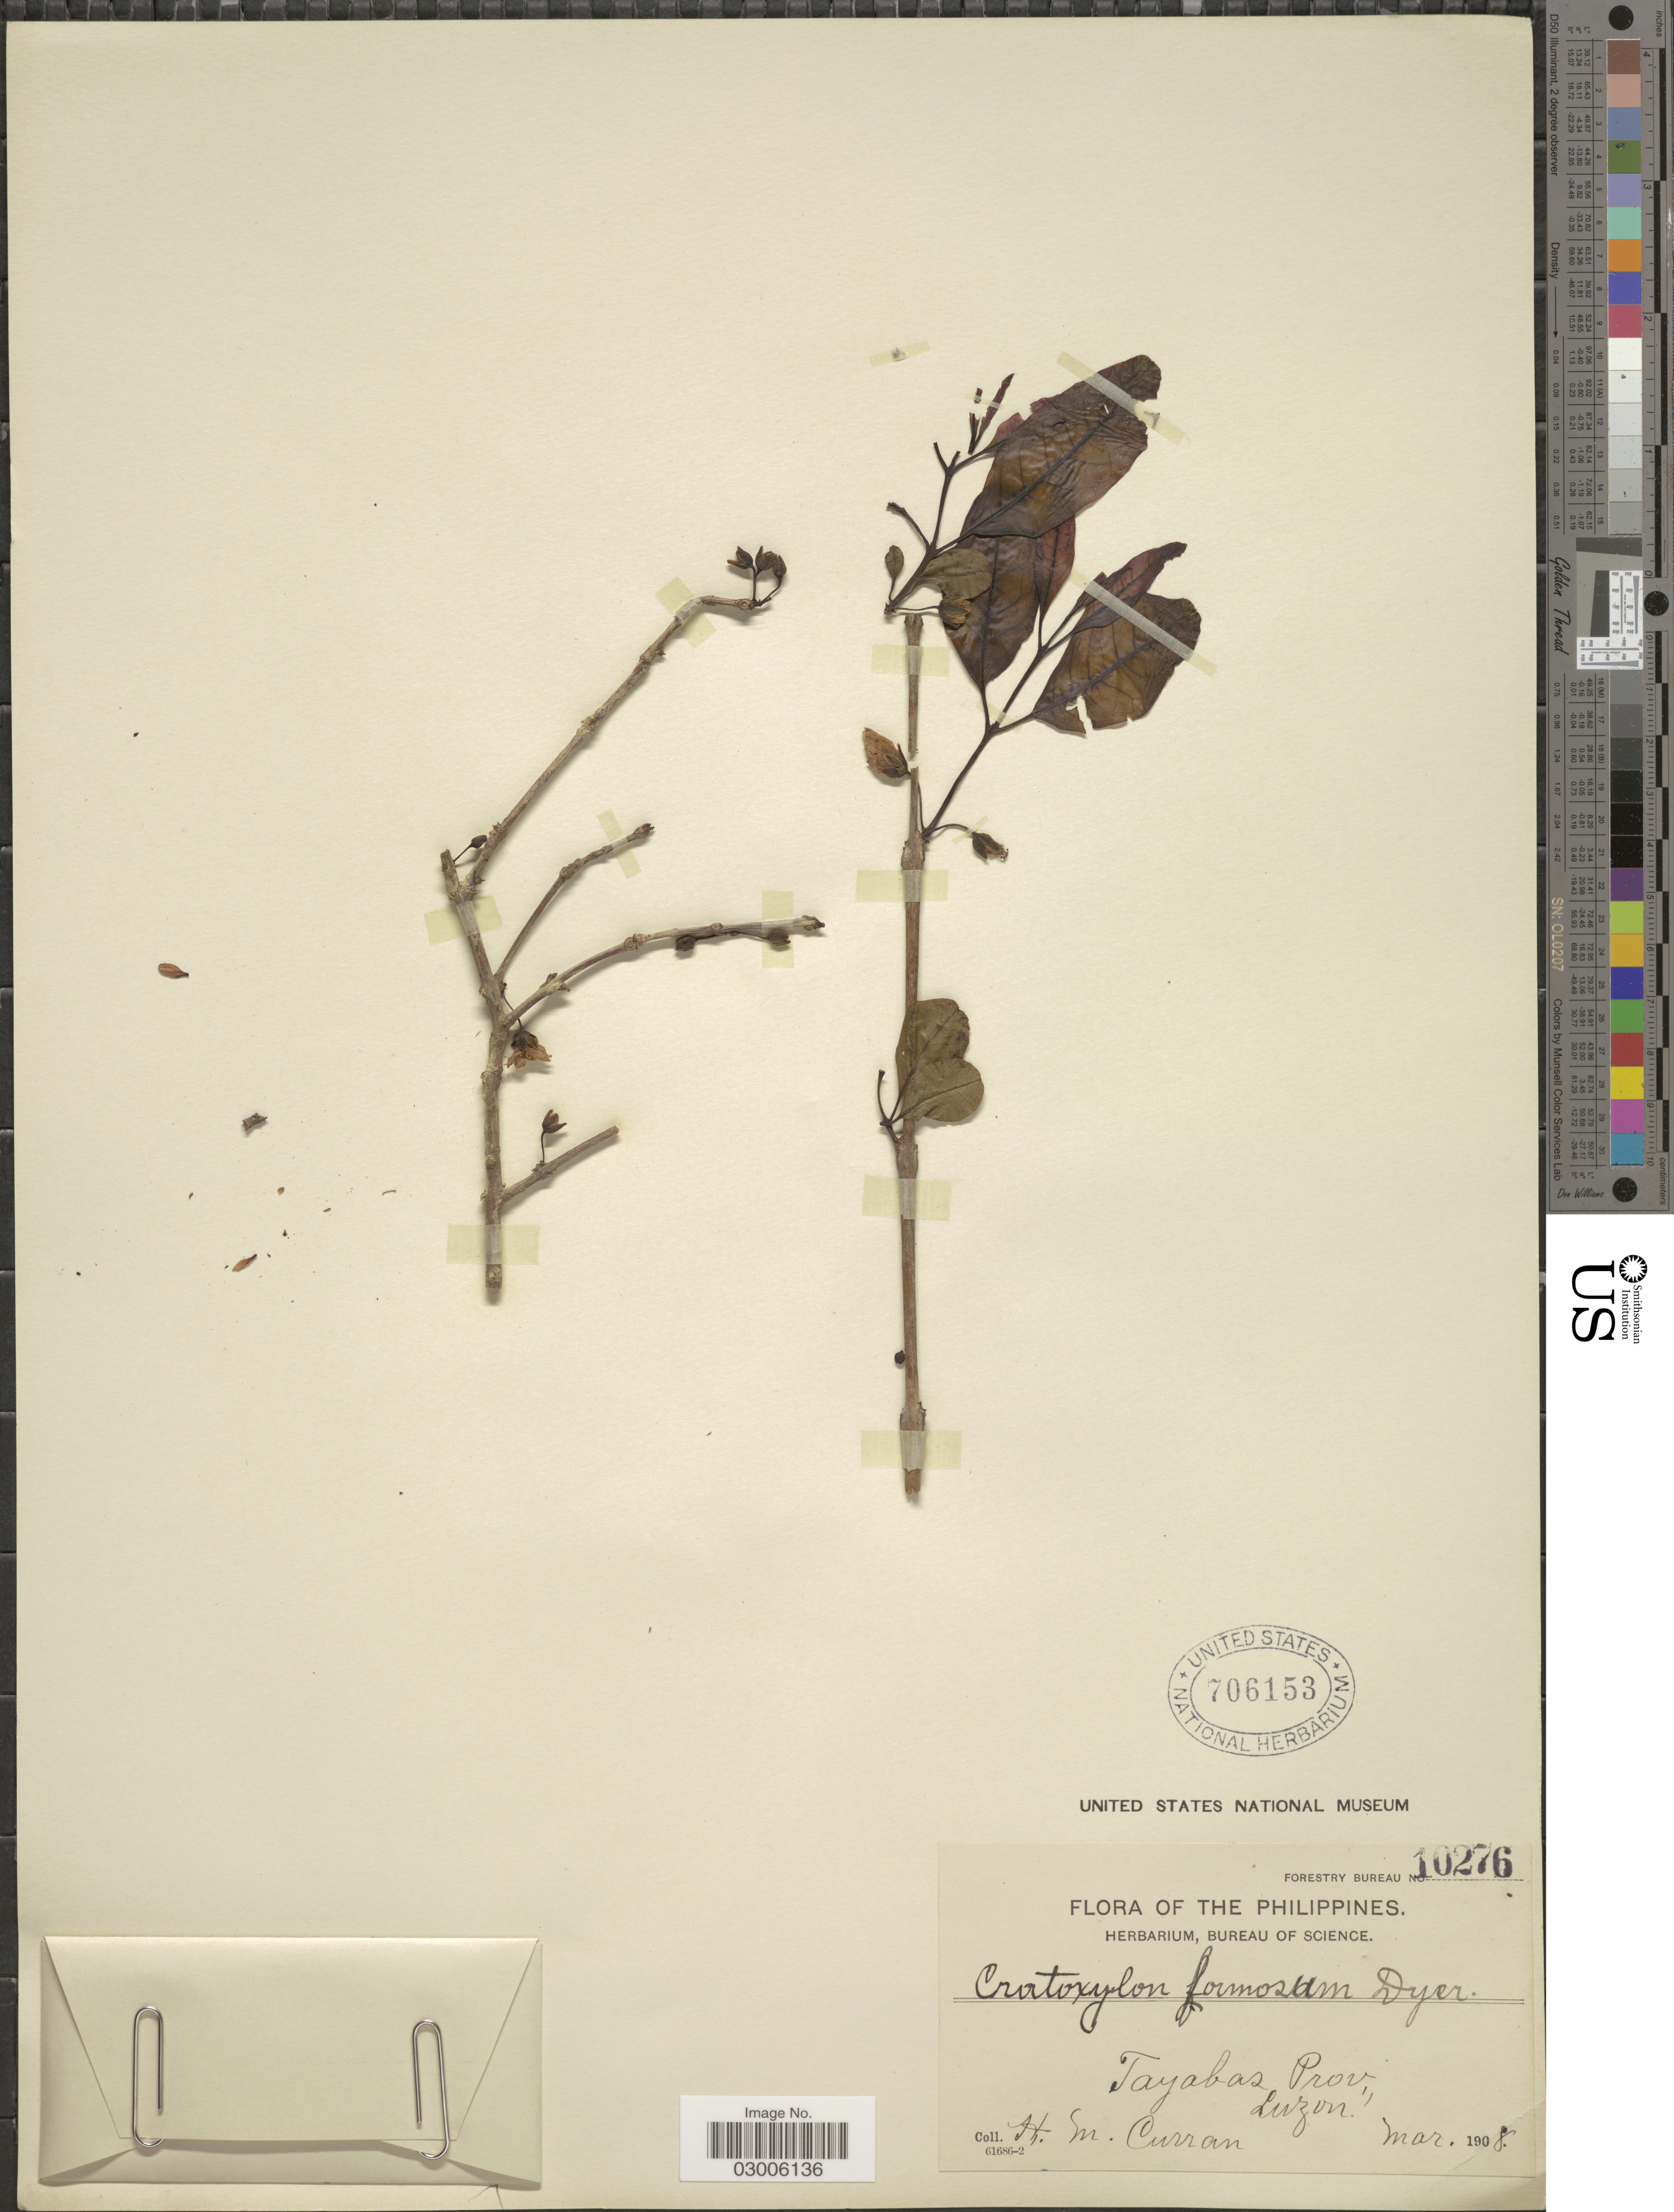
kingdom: Plantae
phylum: Tracheophyta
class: Magnoliopsida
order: Malpighiales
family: Hypericaceae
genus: Cratoxylum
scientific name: Cratoxylum cochinchinense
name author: (Lour.) Blume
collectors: H. M. Curran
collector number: Forestry Bureau 10276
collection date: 1908-03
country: Philippines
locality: Tayabas Prov, Luzon.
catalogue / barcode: US 706153